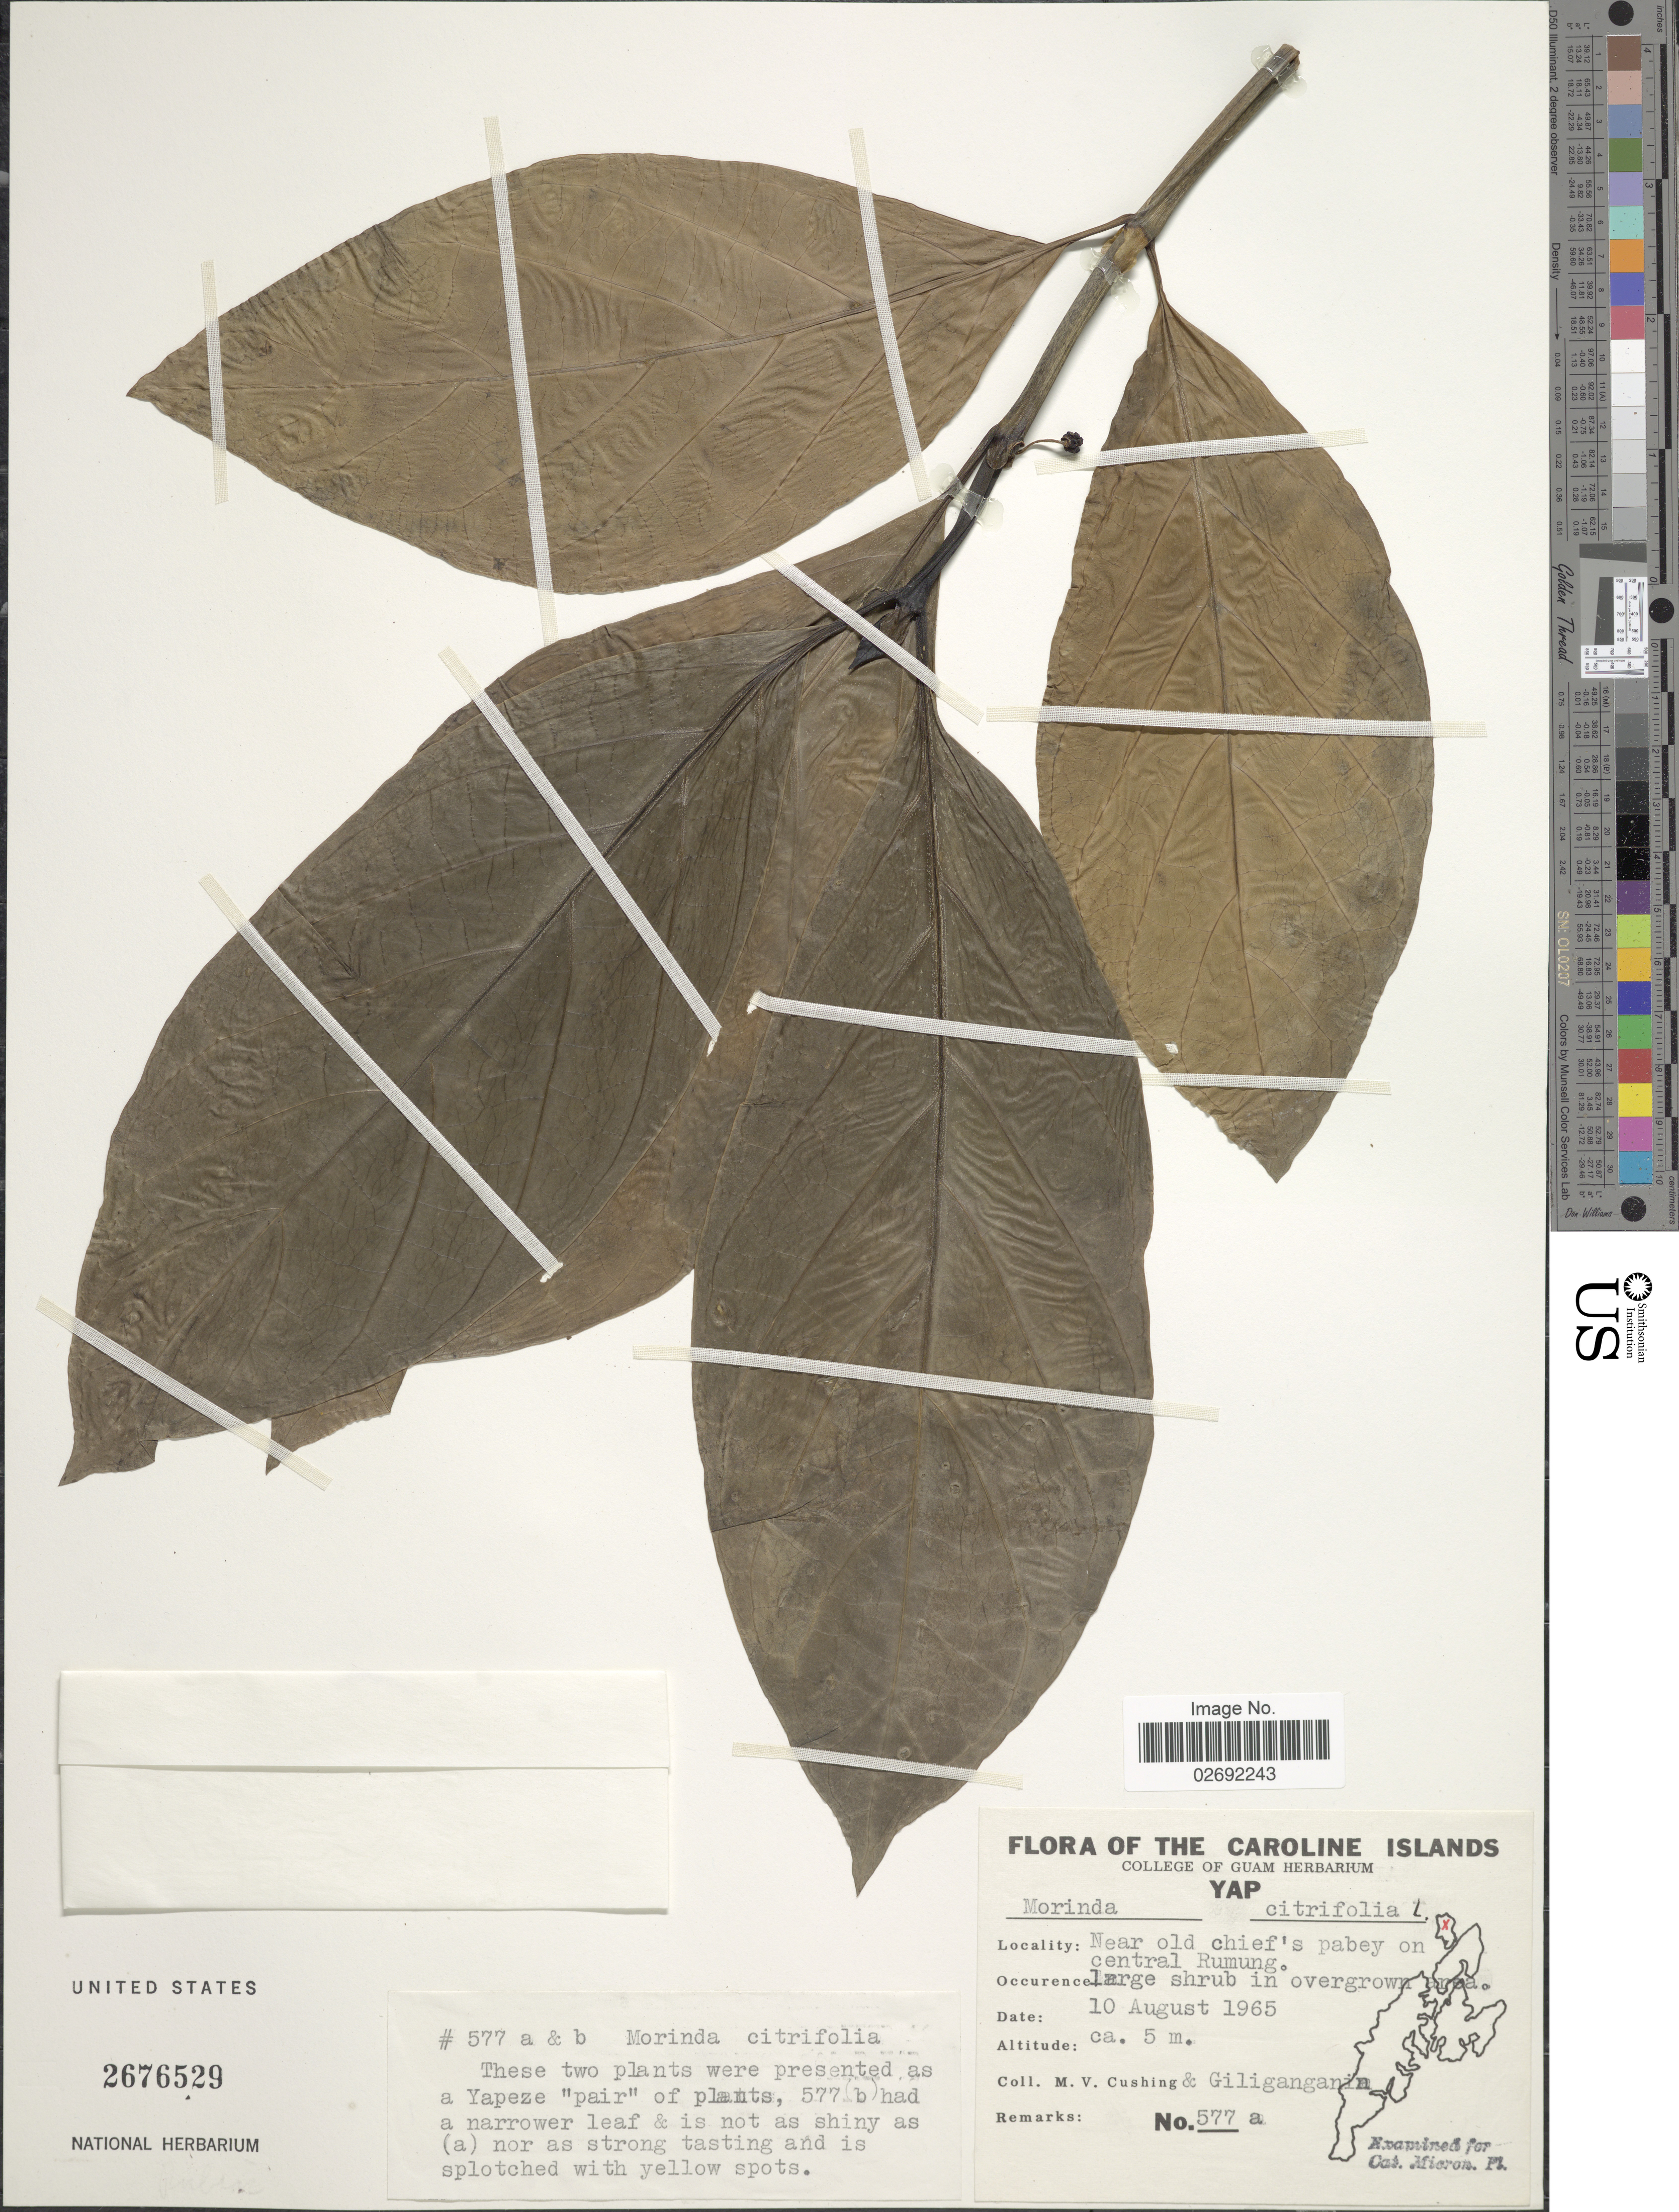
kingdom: Plantae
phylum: Tracheophyta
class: Magnoliopsida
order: Gentianales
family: Rubiaceae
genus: Morinda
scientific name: Morinda citrifolia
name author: L.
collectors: M. V. Cushing & -. Giliganganin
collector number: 577a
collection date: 1965-08-10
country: Micronesia, Federated States of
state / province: Yap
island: Rumung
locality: Caroline Islands. Near old chief's pabey on central Rumung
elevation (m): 5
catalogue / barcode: US 2676529